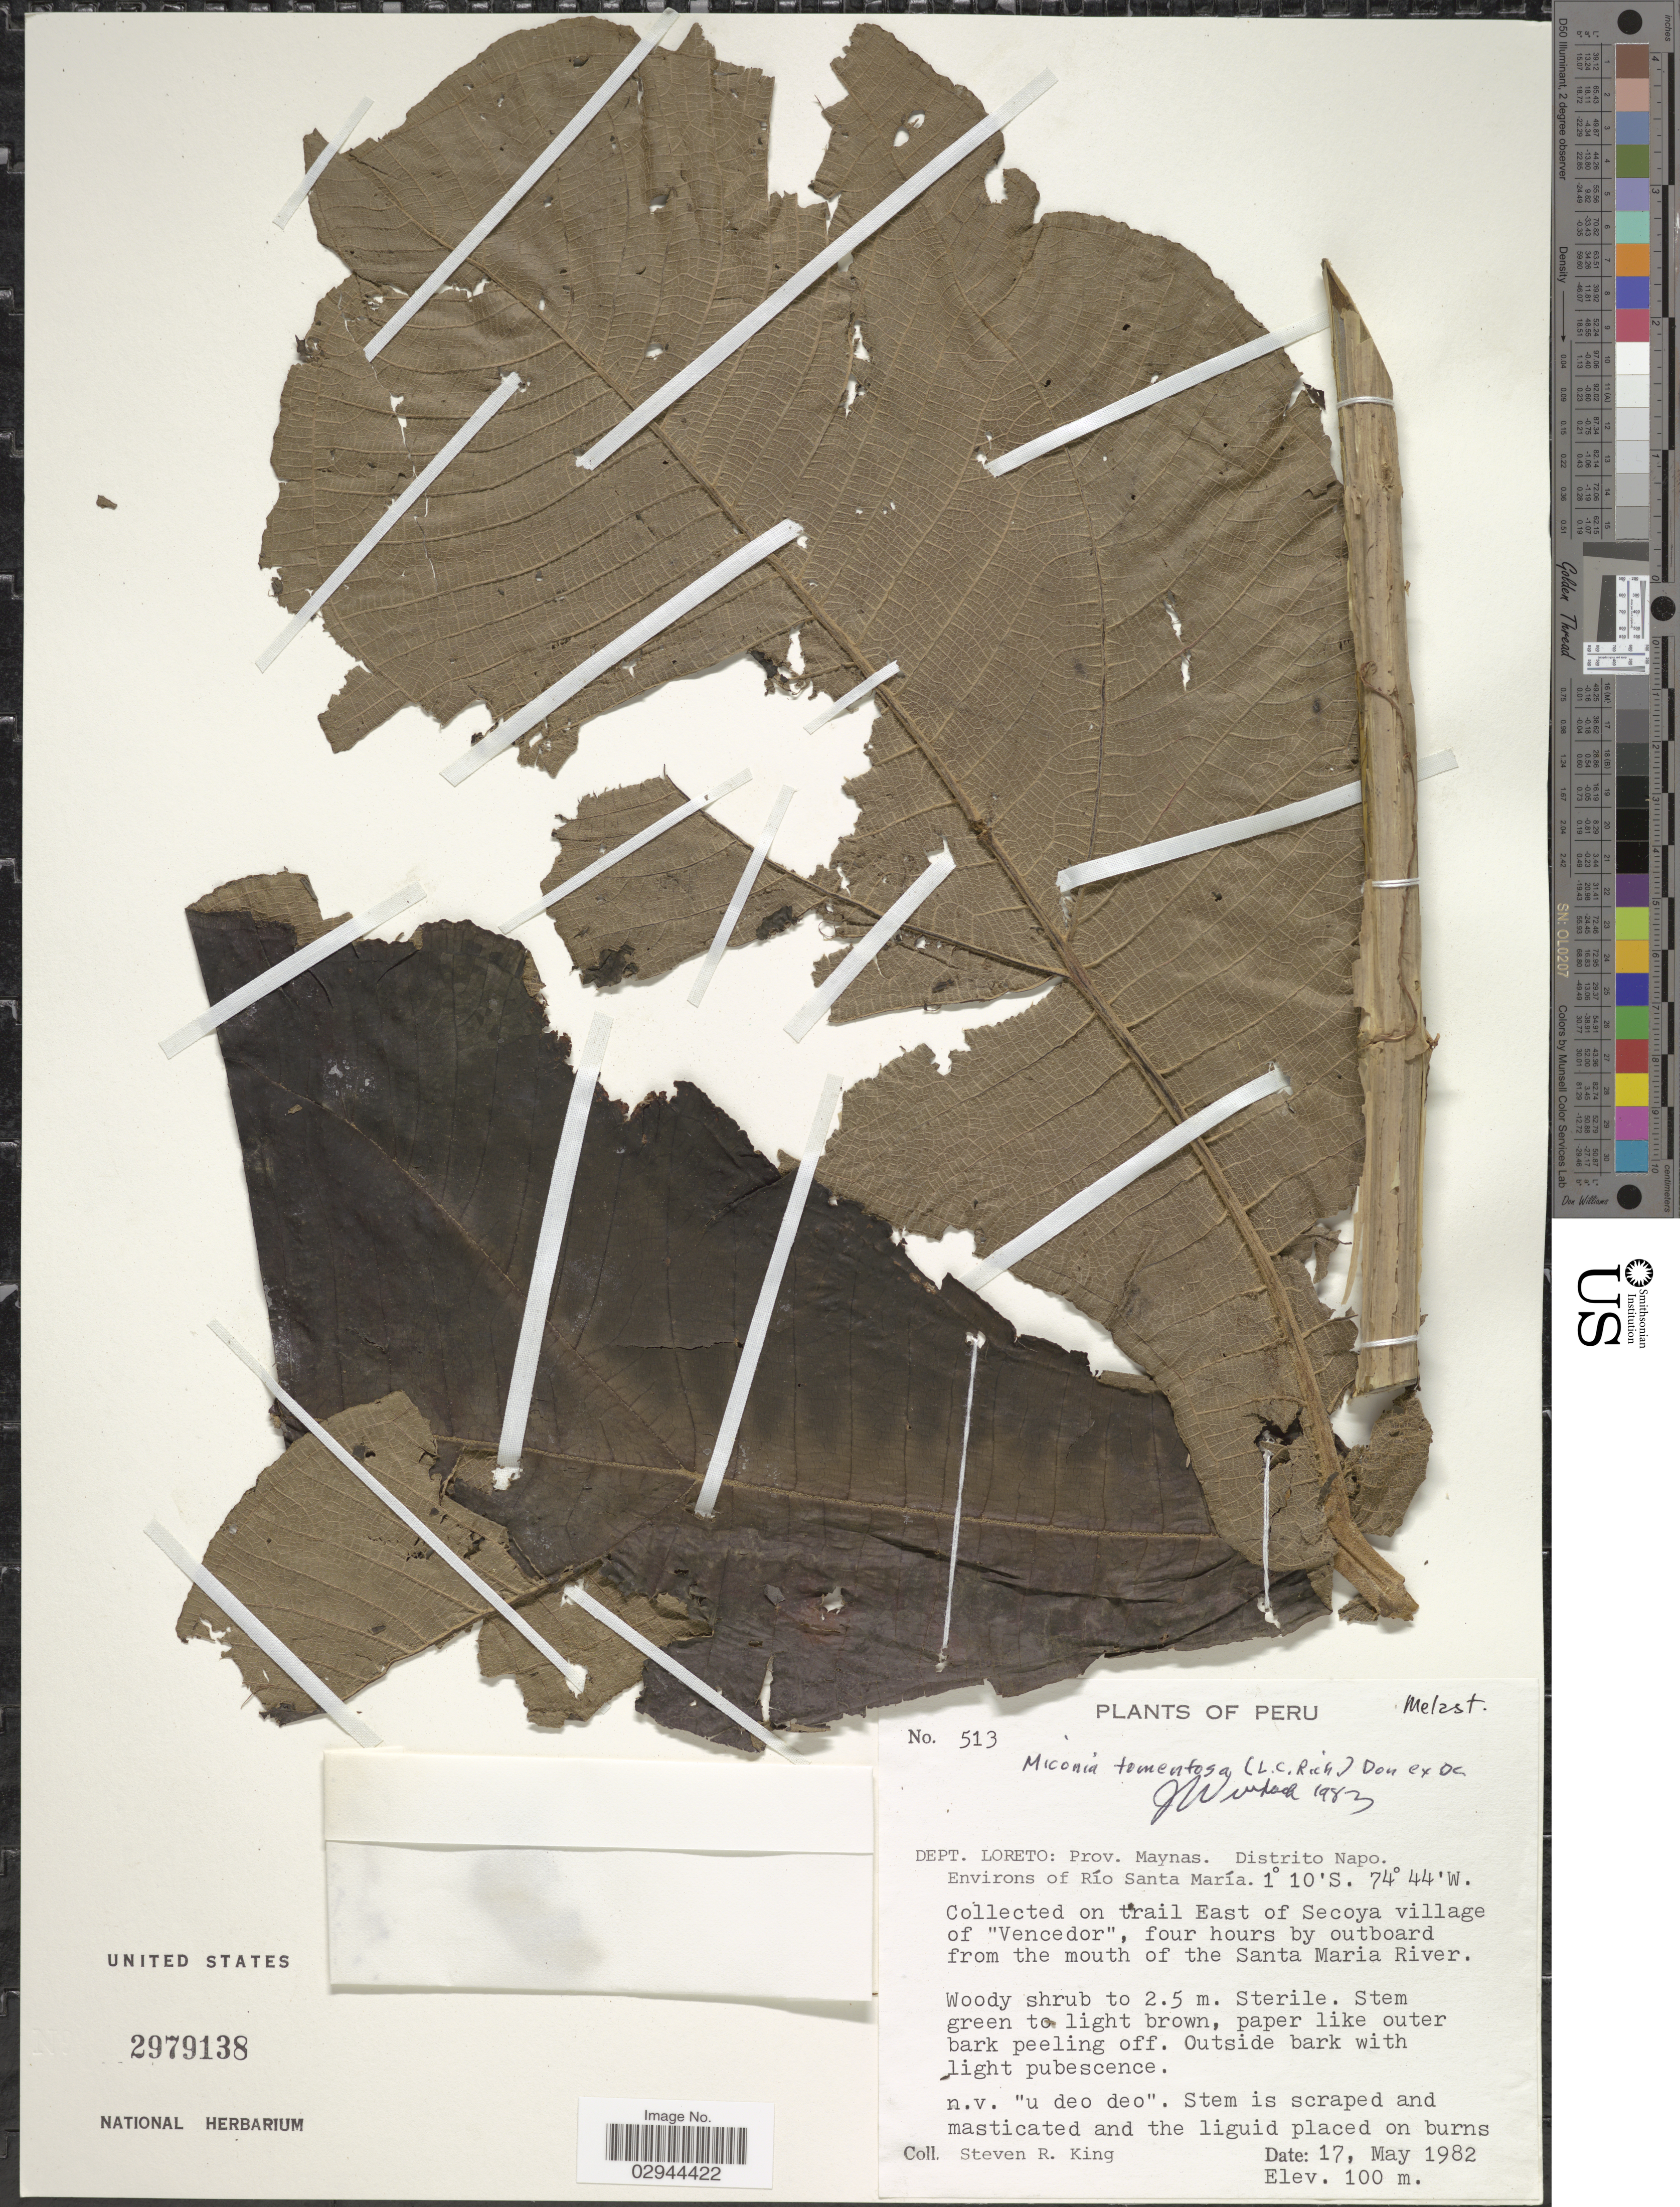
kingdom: Plantae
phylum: Tracheophyta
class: Magnoliopsida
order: Myrtales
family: Melastomataceae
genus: Miconia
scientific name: Miconia tomentosa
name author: (Rich.) D. Don ex DC.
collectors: S. R. King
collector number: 513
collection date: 1982-05-17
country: Peru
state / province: Loreto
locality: Dept. Loreto: Prov. Maynas. Distrito Napo. Environs of Río Santa María. Trail East of Secoya village of "Vencedor", four hours by outboard from the mouth of the Santa Maria River.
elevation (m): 100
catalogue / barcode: US 2979138